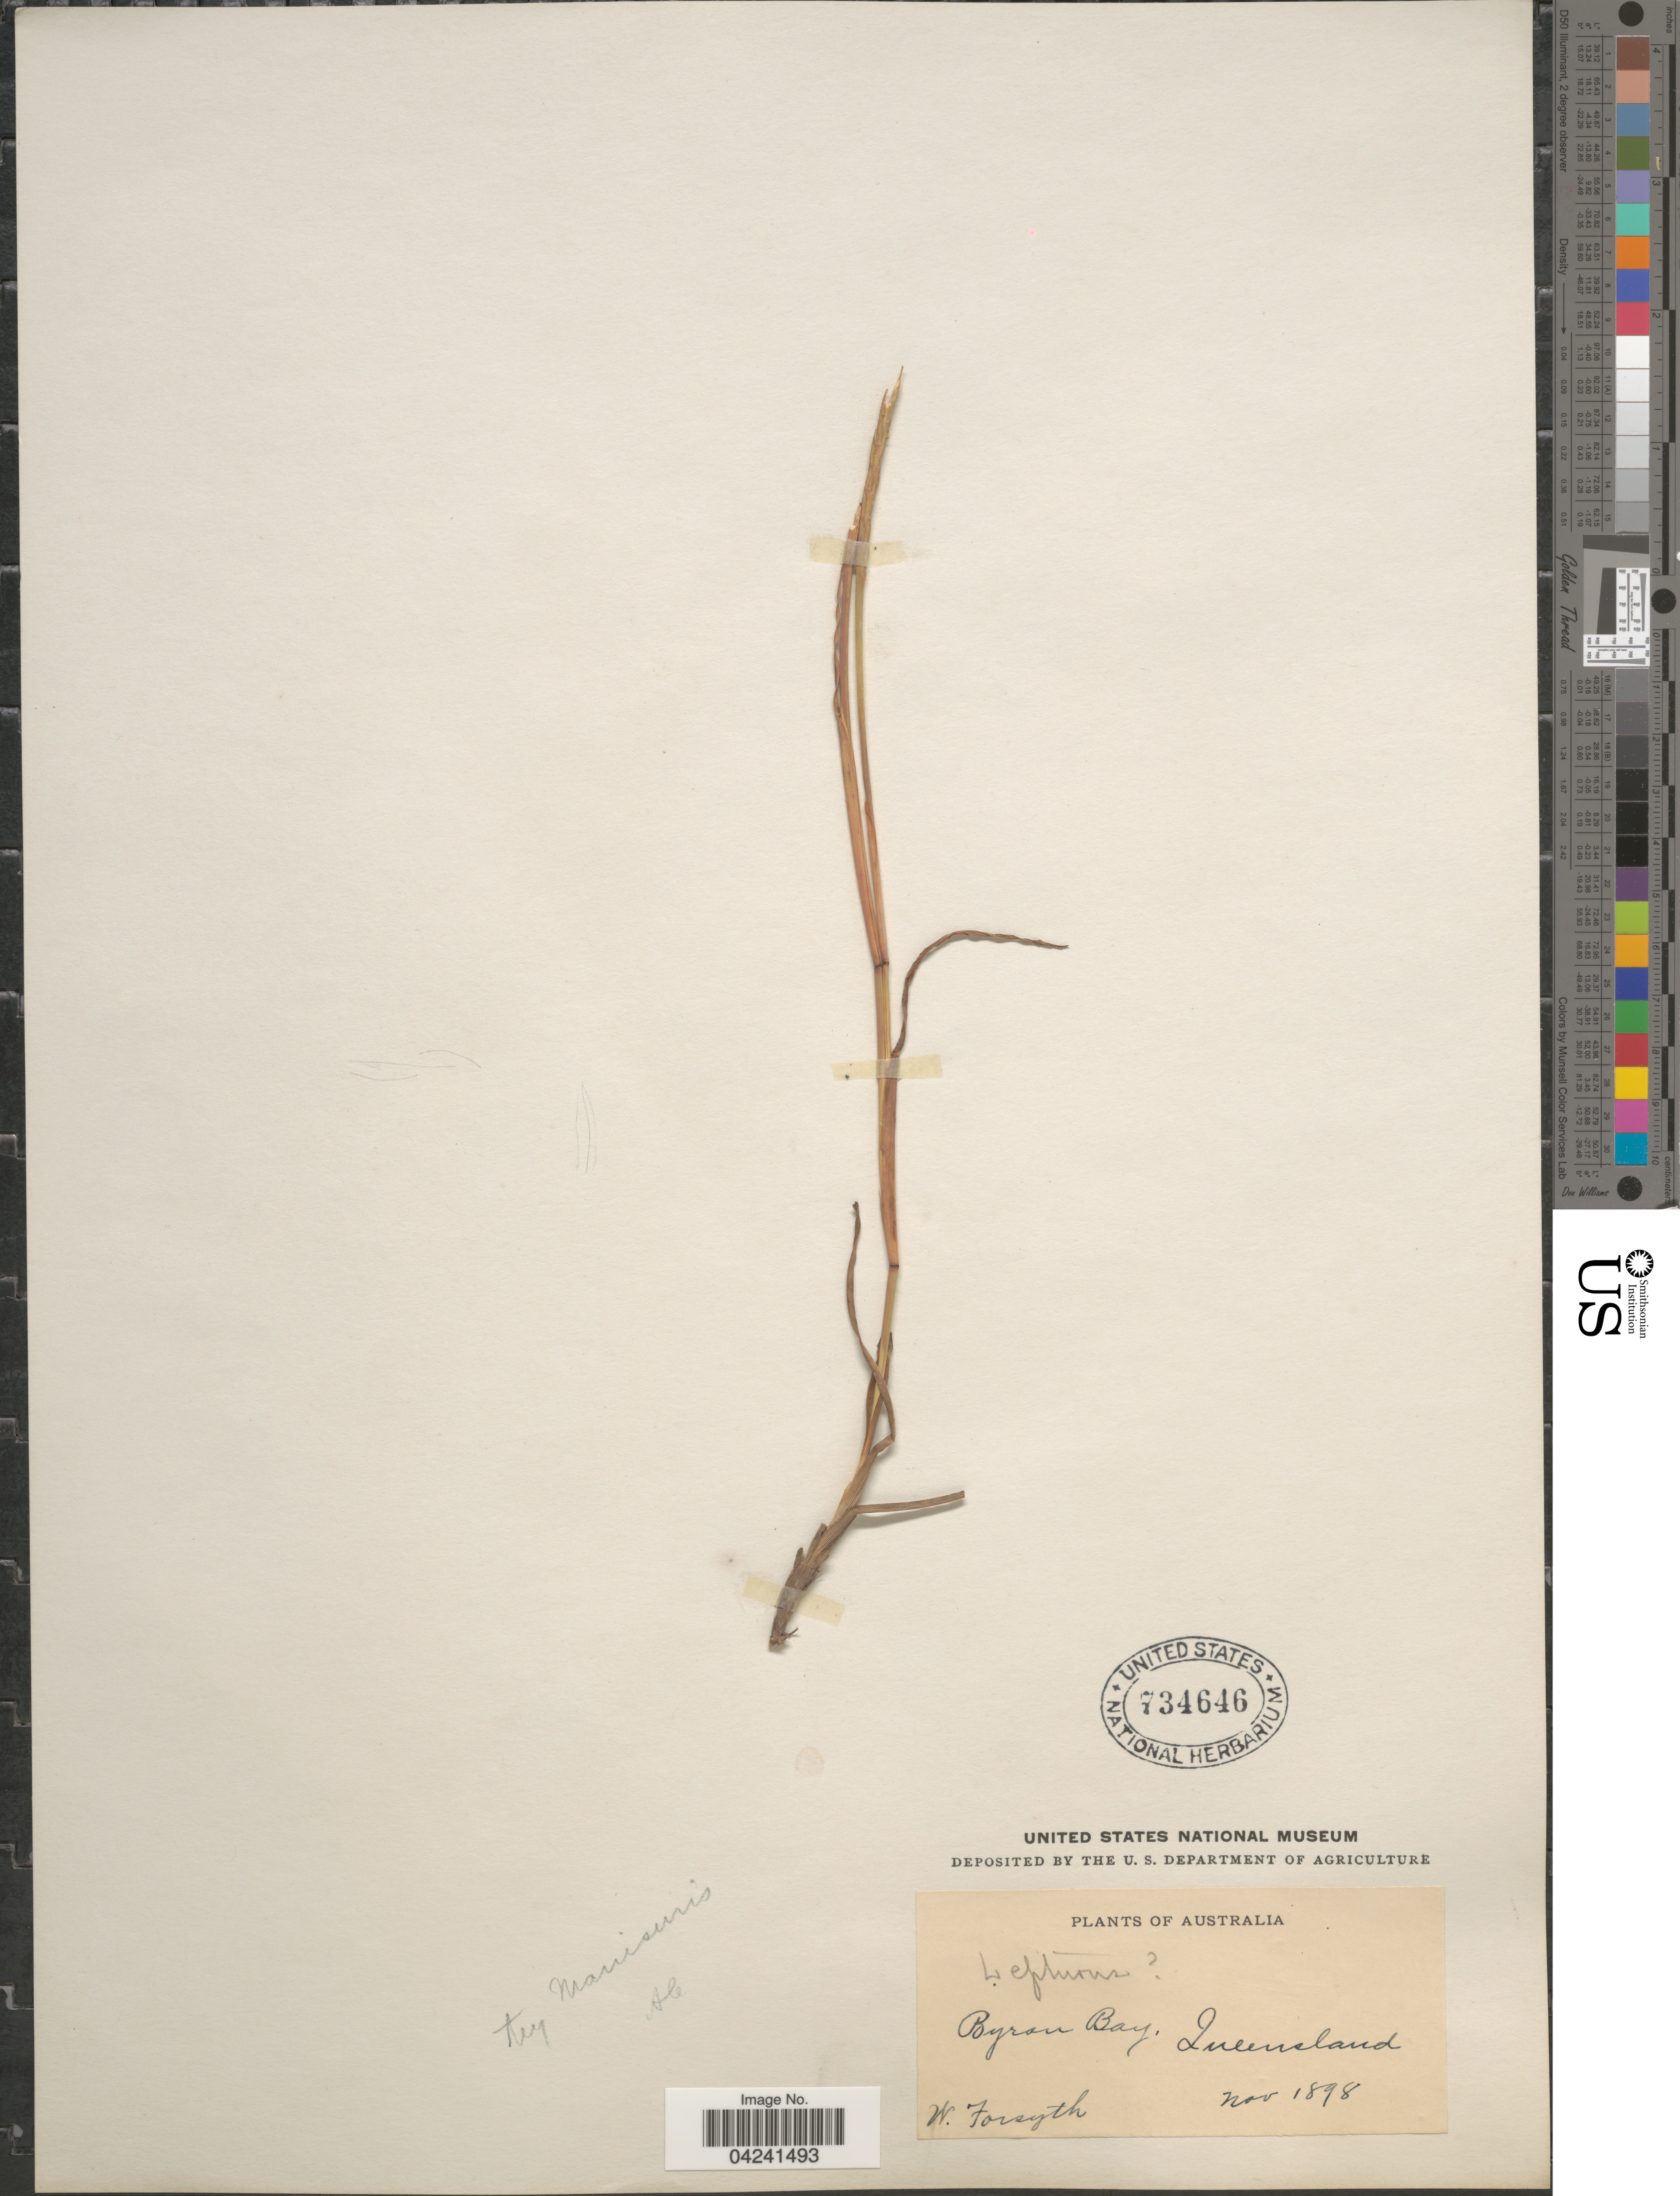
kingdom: Plantae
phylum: Tracheophyta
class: Liliopsida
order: Poales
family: Poaceae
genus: Hemarthria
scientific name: Hemarthria altissima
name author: (Poir.) Stapf & C. E. Hubb.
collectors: W. Forsyth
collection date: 1898-11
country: Australia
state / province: Queensland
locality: Byron Bay.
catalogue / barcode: US 734646